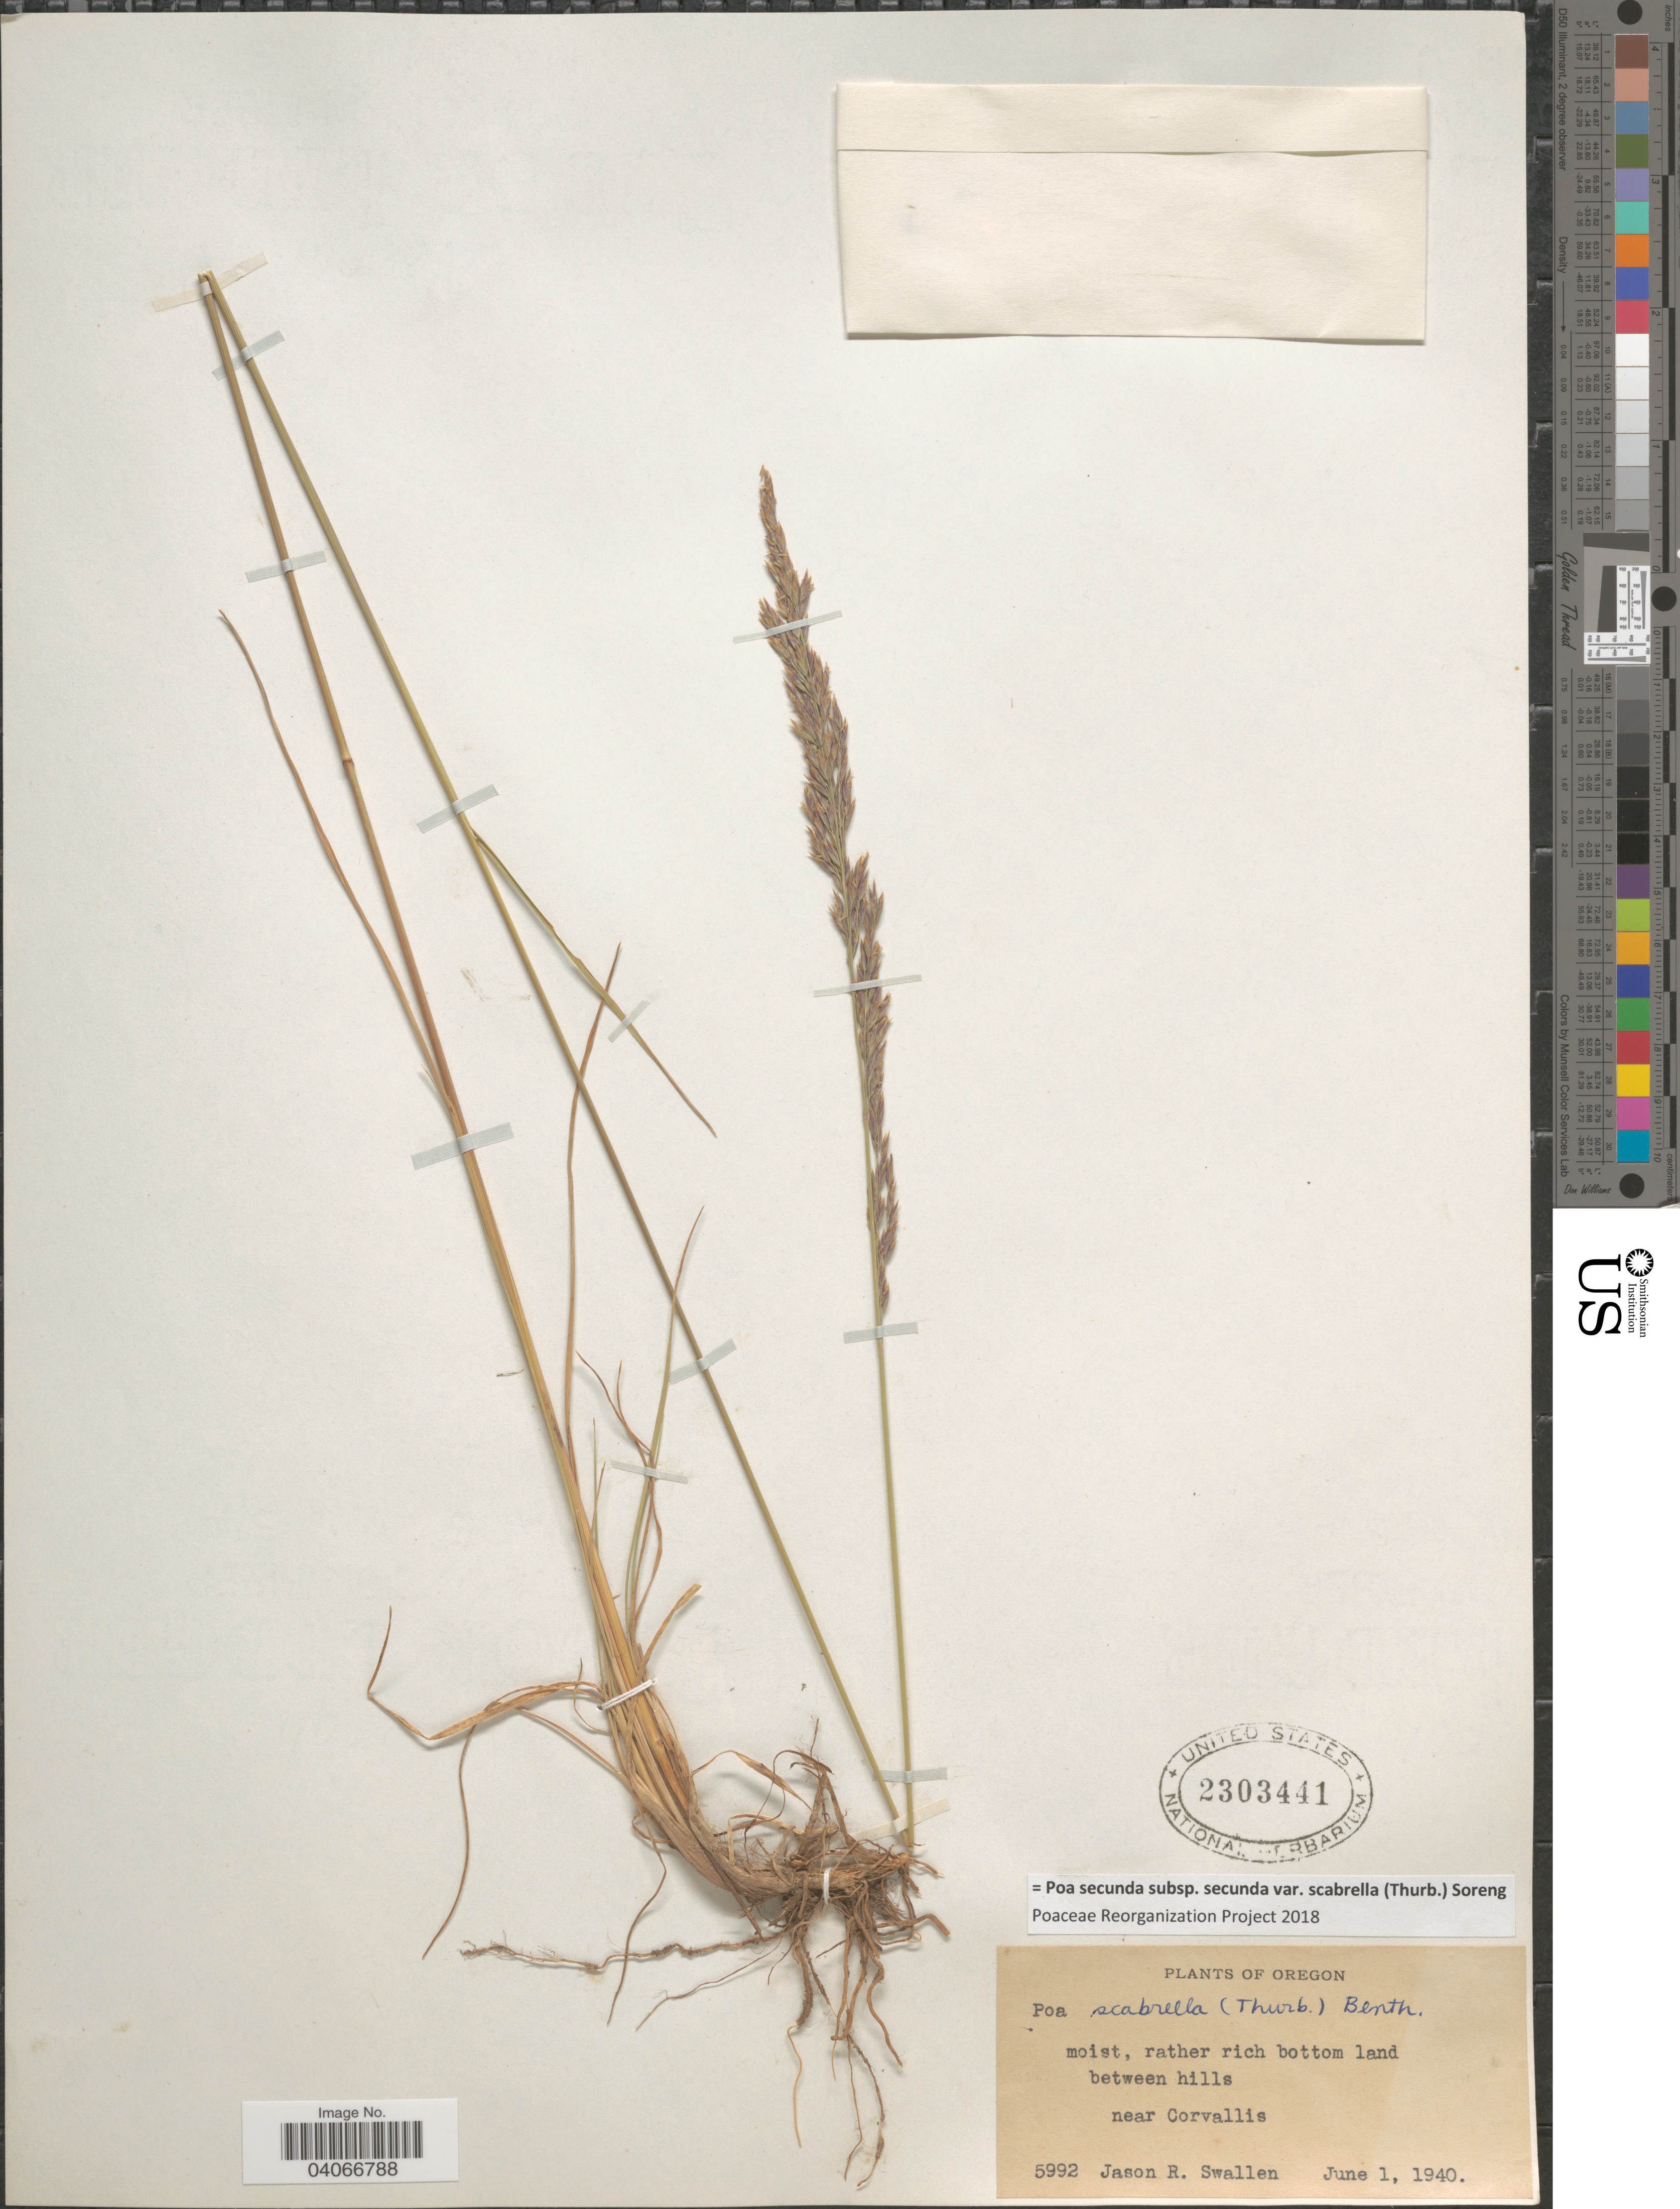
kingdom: Plantae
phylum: Tracheophyta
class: Liliopsida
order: Poales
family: Poaceae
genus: Poa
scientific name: Poa secunda subsp. secunda var. scabrella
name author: (Thurb.) Soreng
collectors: J. R. Swallen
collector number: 5992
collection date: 1940-06-01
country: United States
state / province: Oregon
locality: Moist, rather rich bottom land between hills near Corvallis.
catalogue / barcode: US 2303441